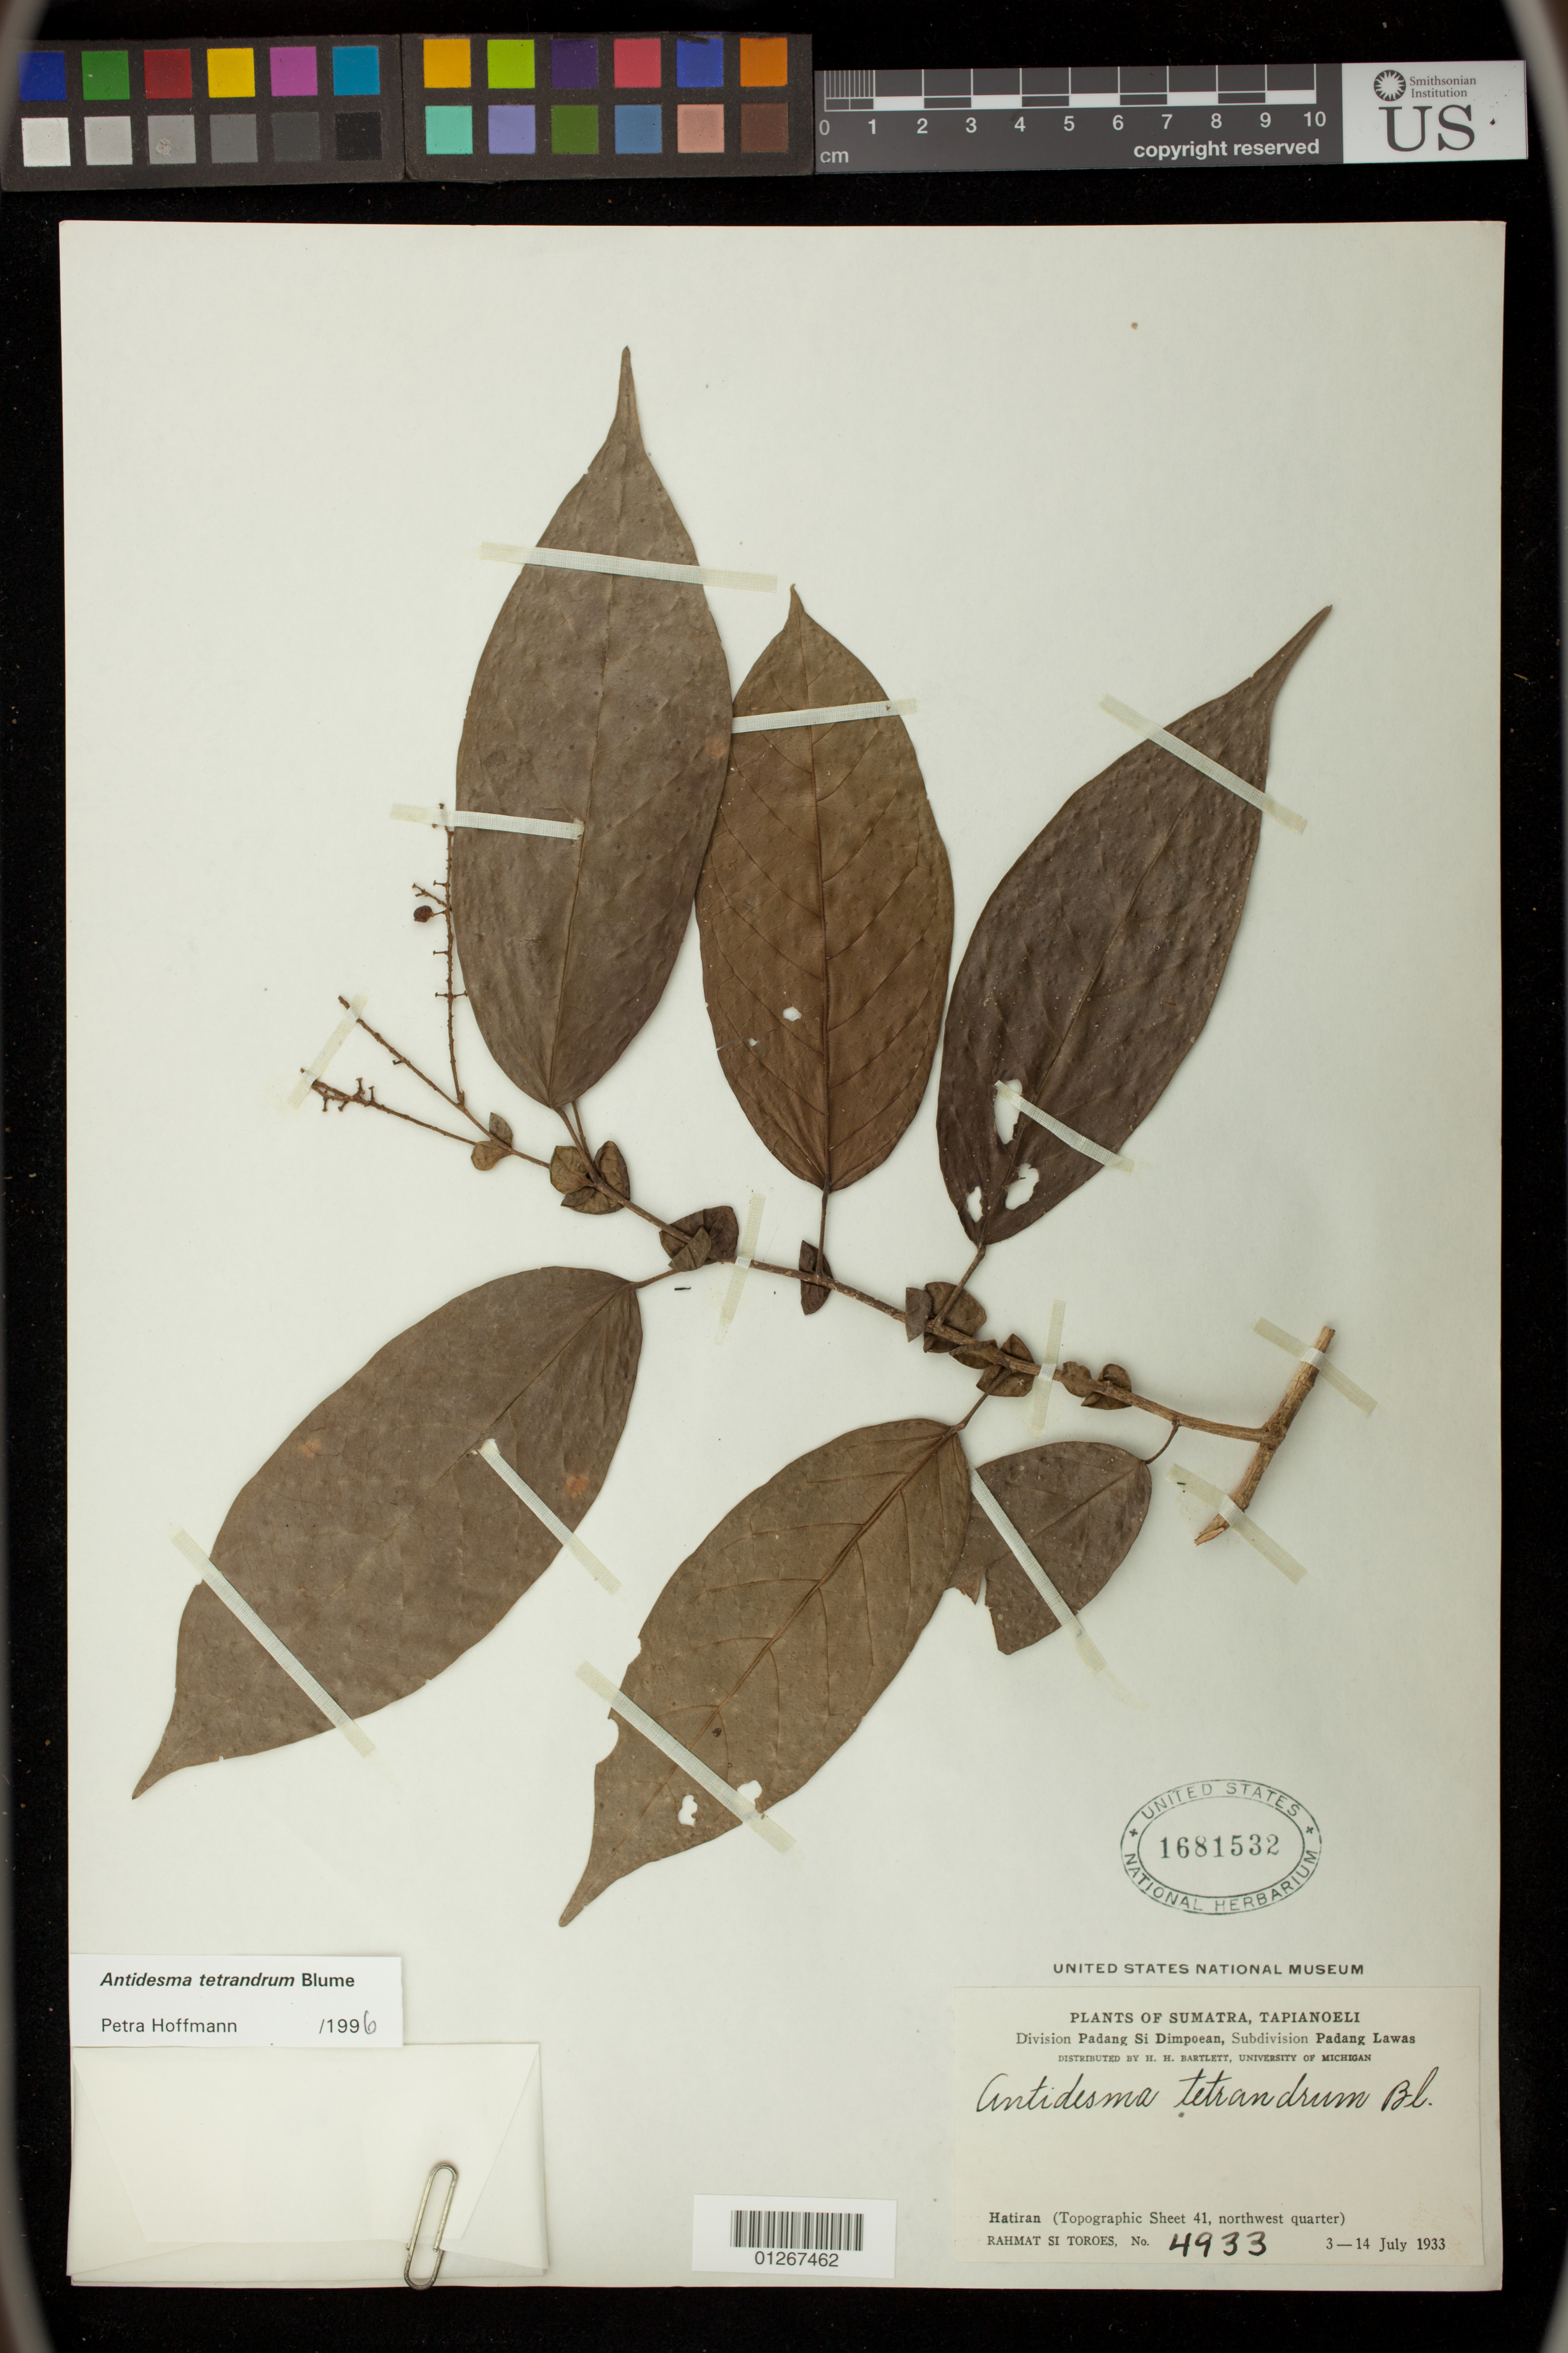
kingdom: Plantae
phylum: Tracheophyta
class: Magnoliopsida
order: Malpighiales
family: Phyllanthaceae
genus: Antidesma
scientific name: Antidesma tetrandrum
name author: Blume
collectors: Rahmat Si Boeea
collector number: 4933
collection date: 1933-07-03/1933-07-14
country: Indonesia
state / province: Sumatra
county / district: Sumatera Utara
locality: Sumatra, Tapianoeli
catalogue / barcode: US 1681532